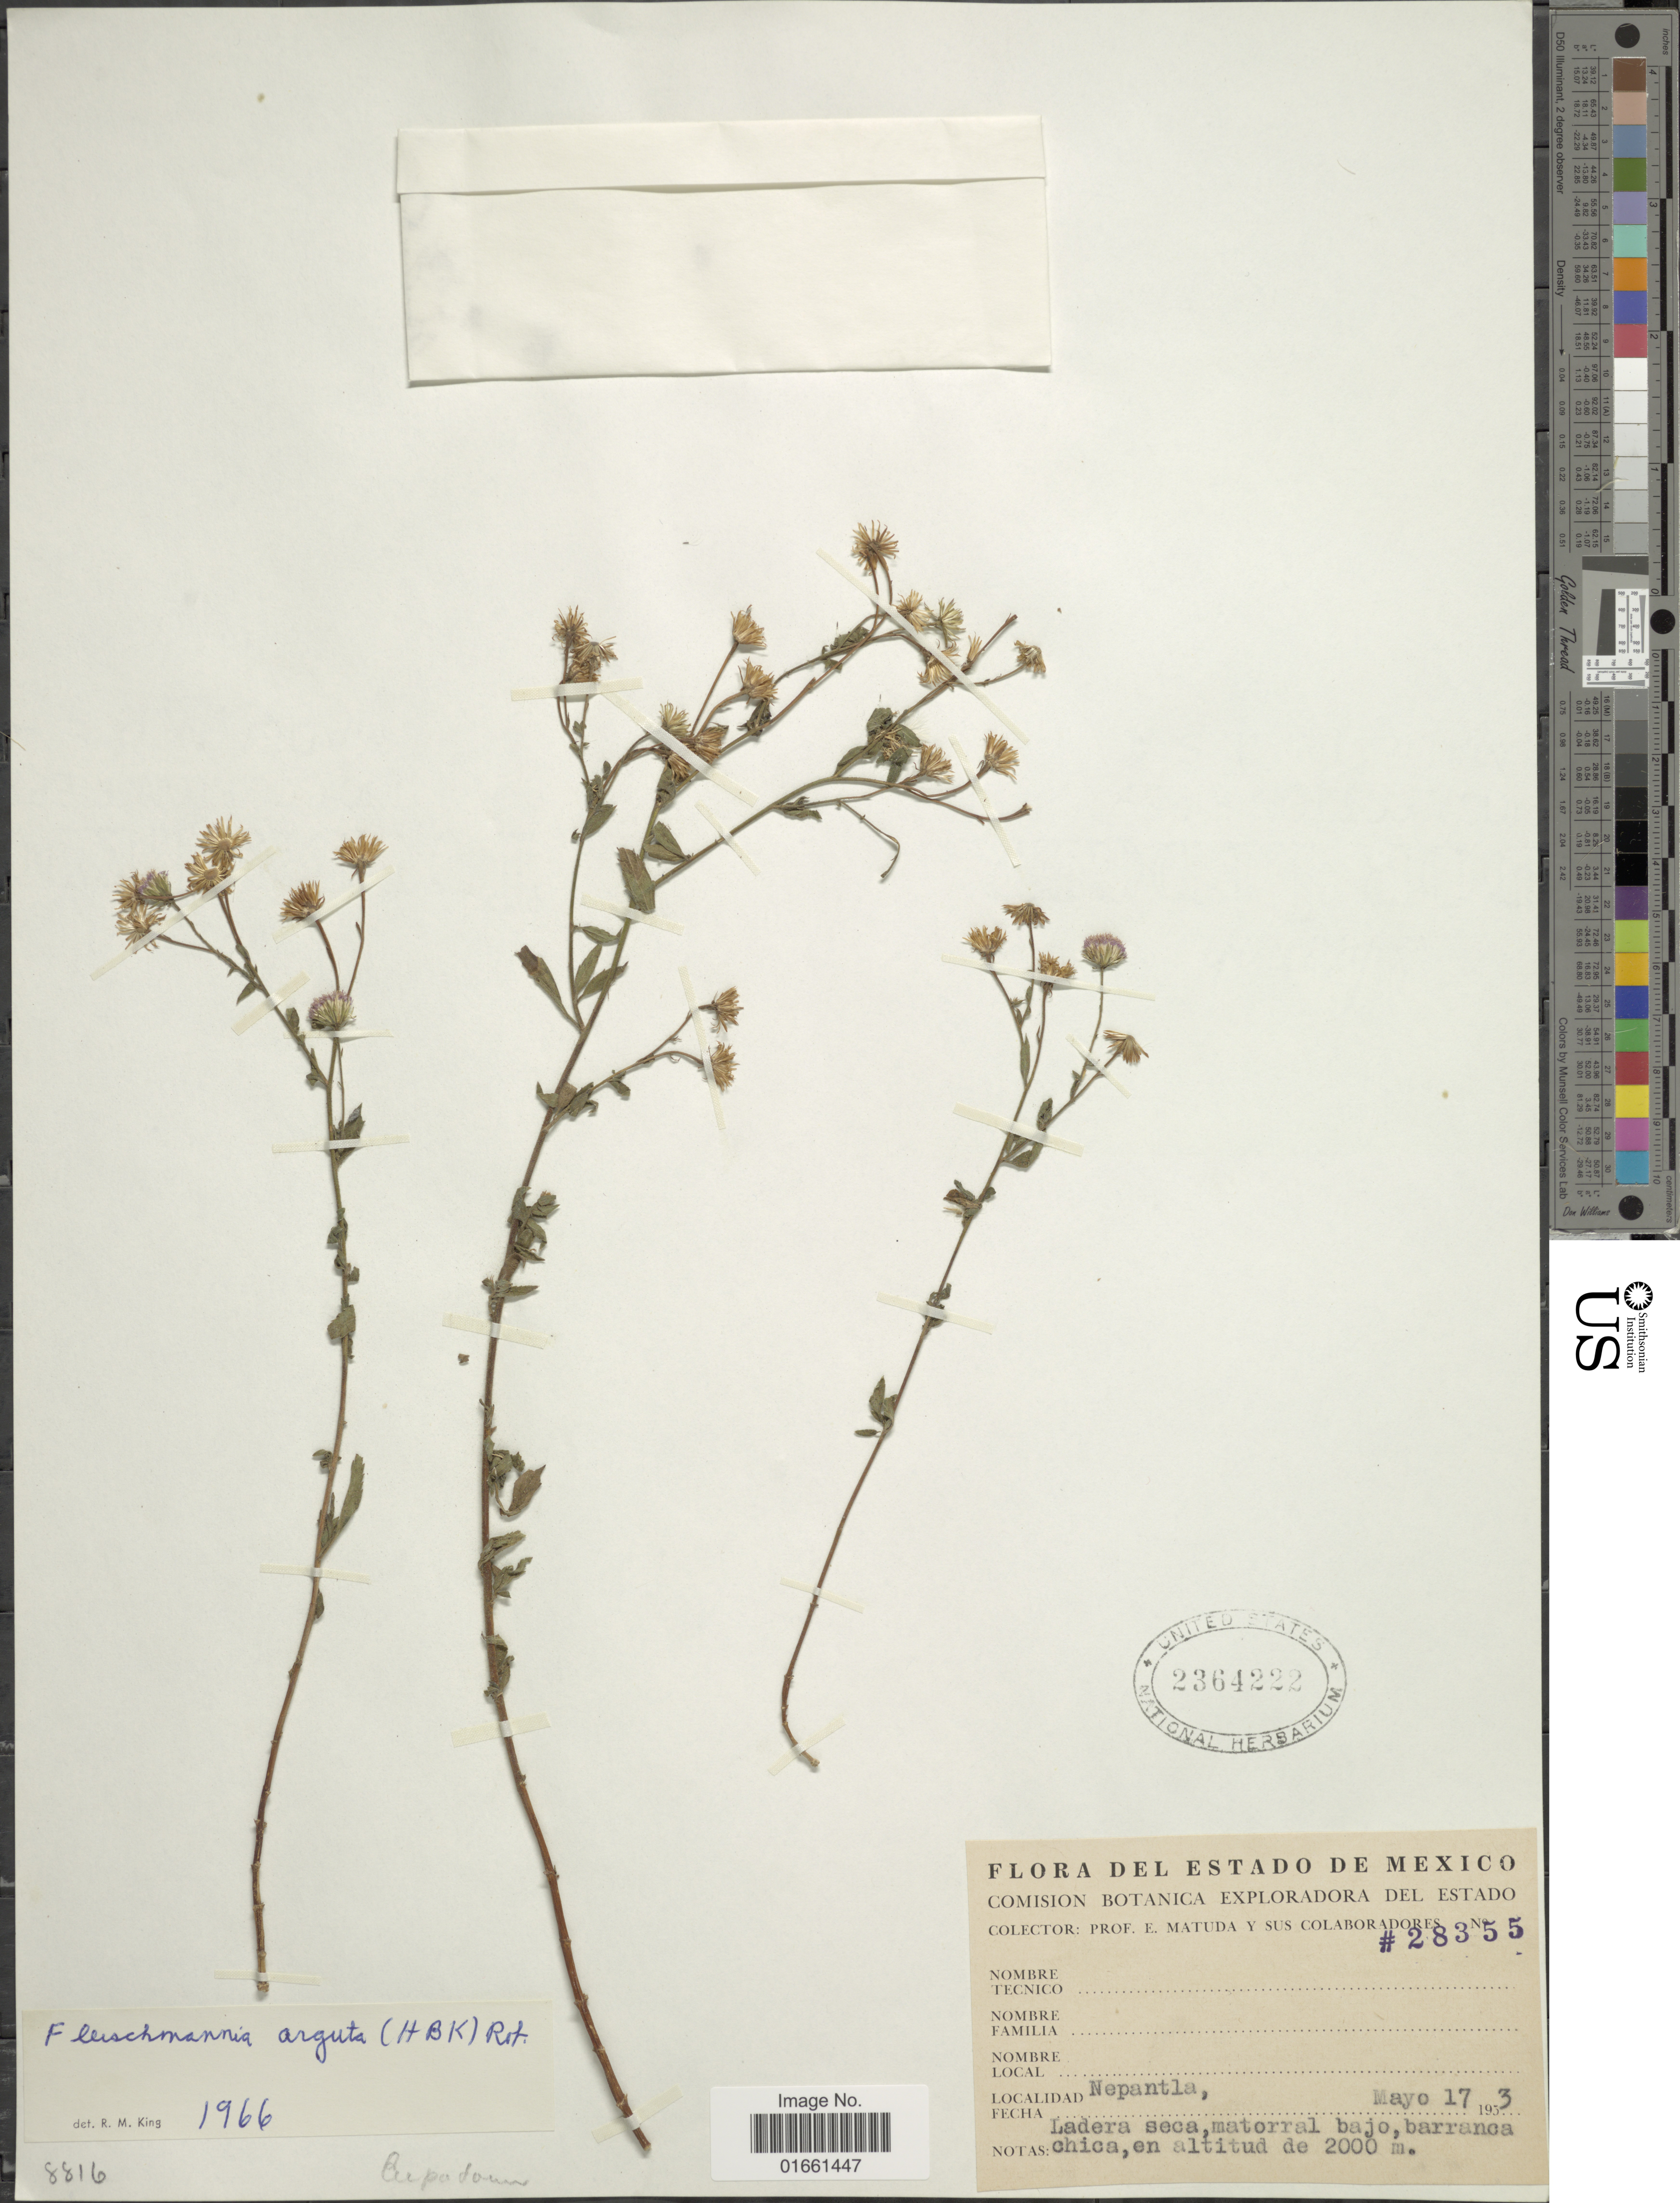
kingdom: Plantae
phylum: Tracheophyta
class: Magnoliopsida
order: Asterales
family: Asteraceae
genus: Fleischmannia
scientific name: Fleischmannia arguta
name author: (Kunth) B.L. Rob.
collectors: E. Matuda & et al.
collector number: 28355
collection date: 1953-05-17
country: Mexico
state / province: México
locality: Nepantla, Ladera seca, matorral bajo, barranca chica.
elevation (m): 2000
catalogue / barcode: US 2364222